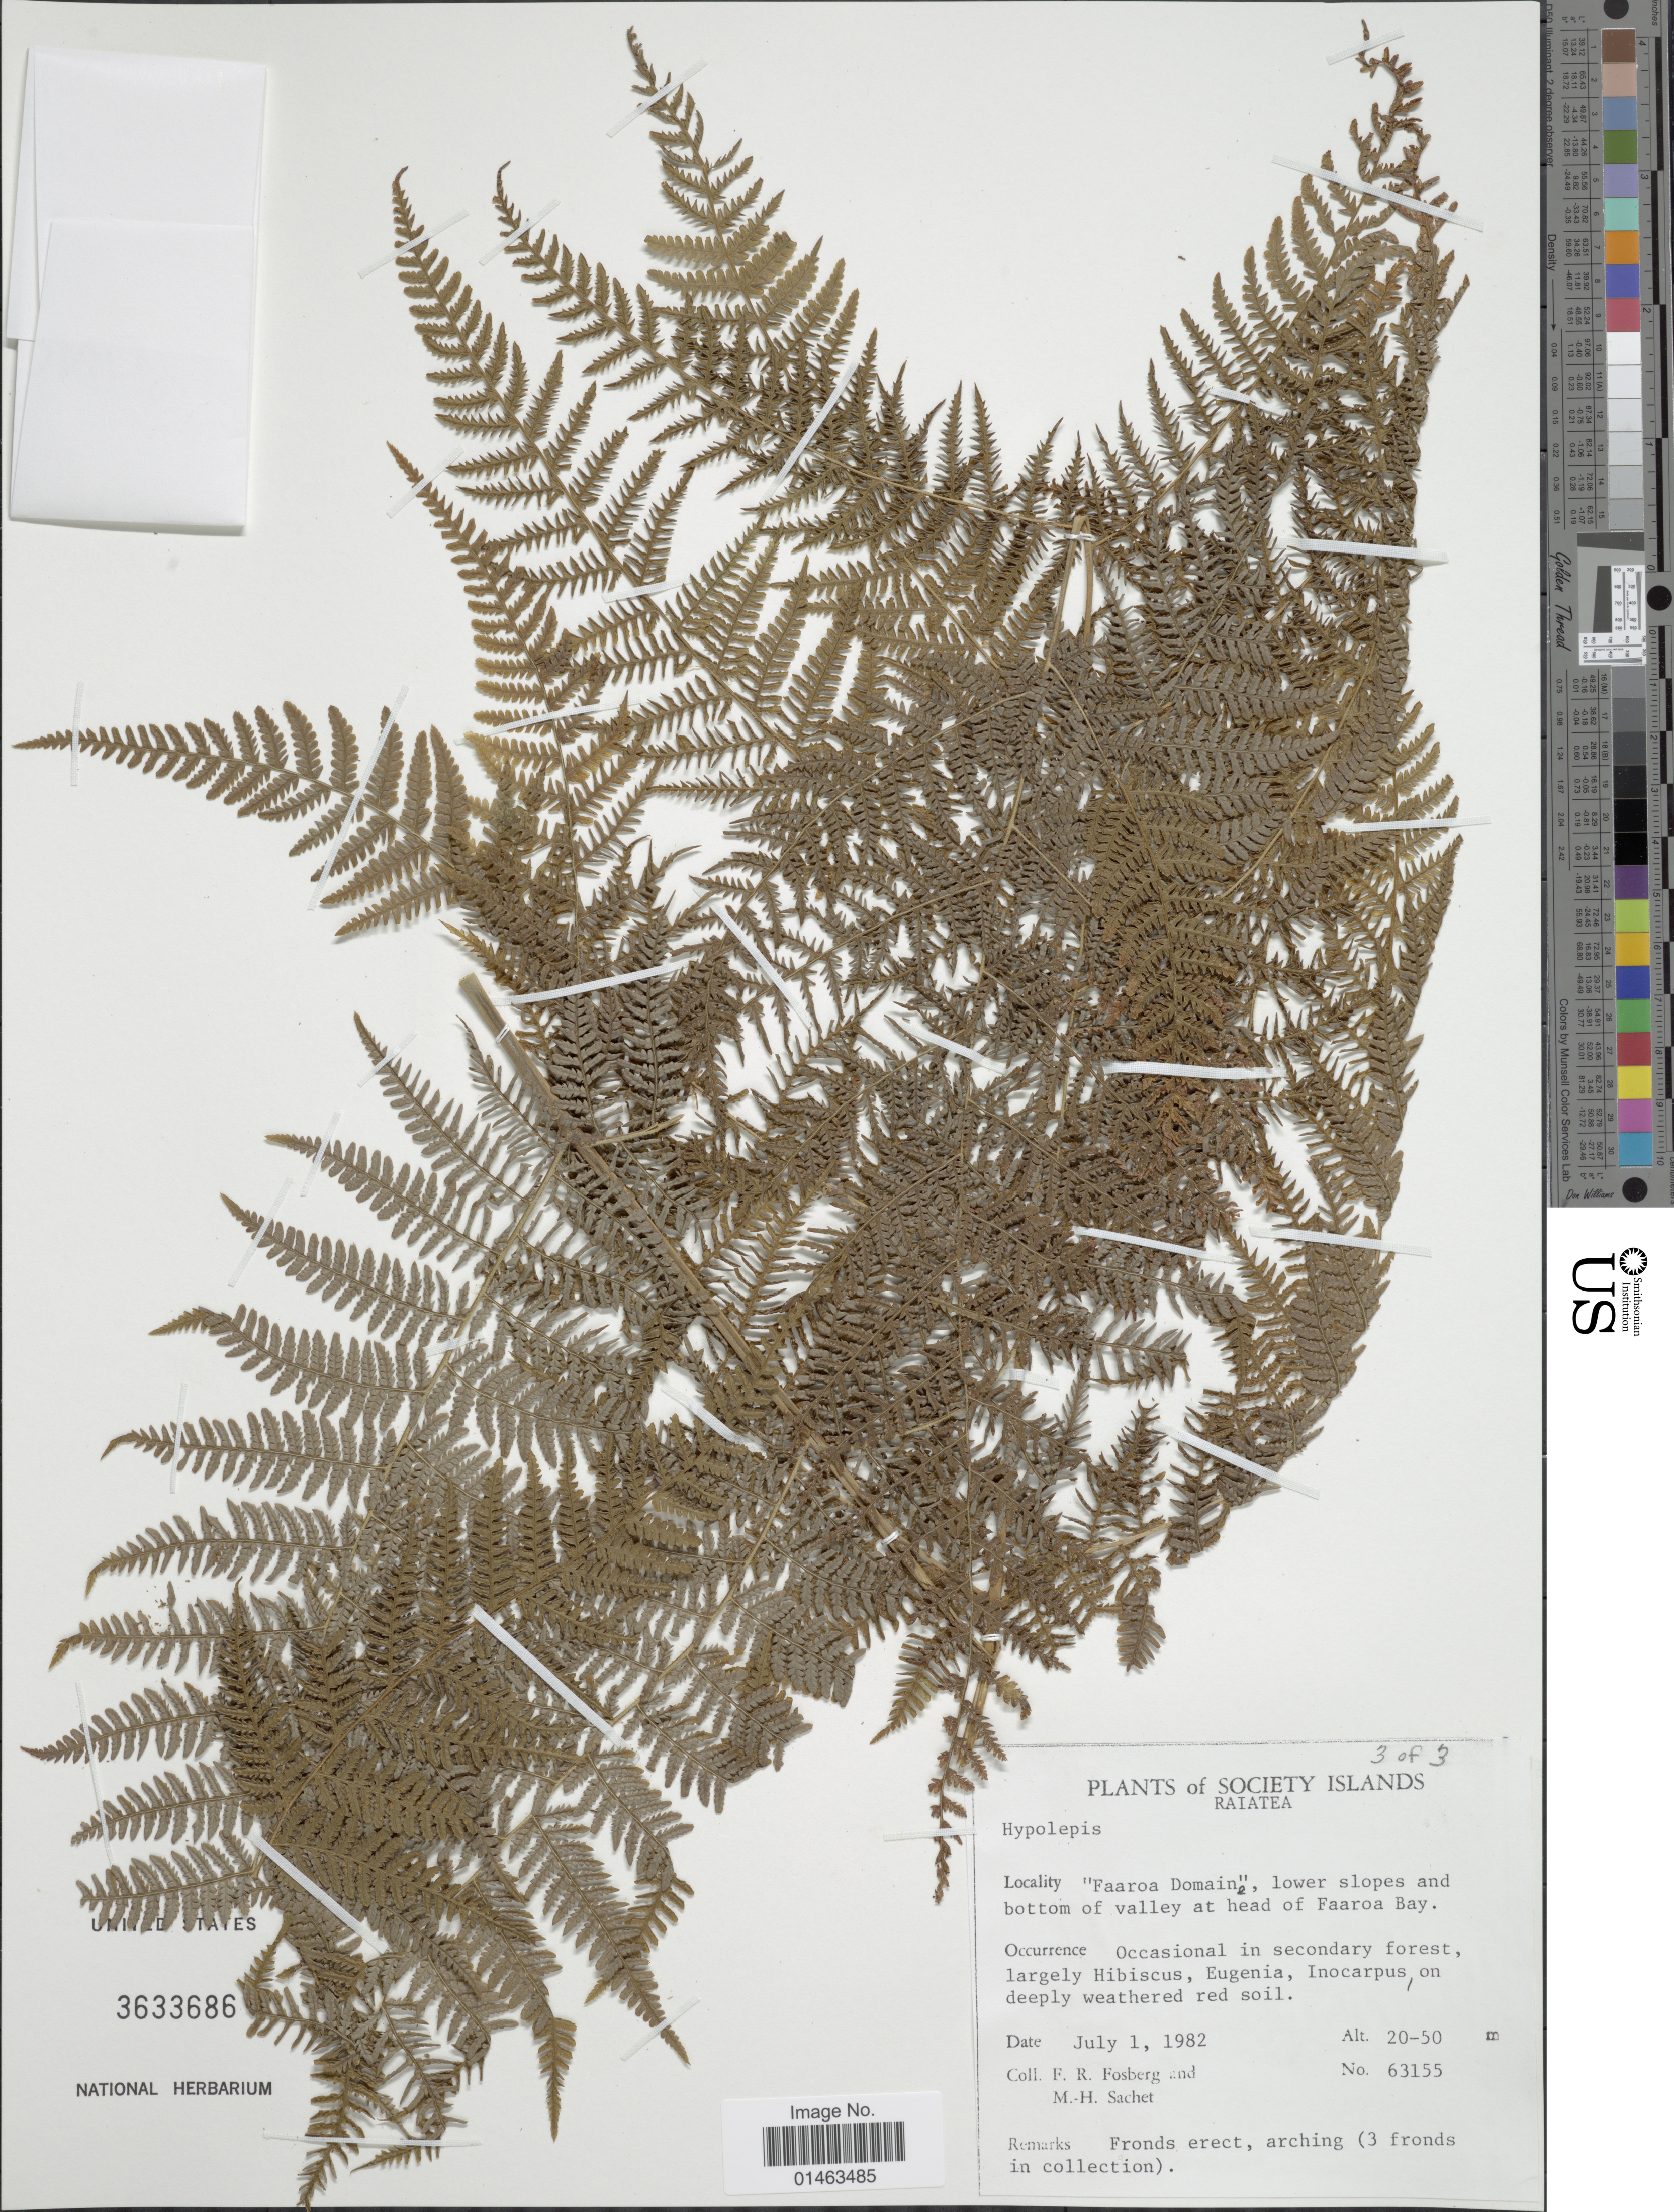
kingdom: Plantae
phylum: Tracheophyta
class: Polypodiopsida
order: Polypodiales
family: Dennstaedtiaceae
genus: Hypolepis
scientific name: Hypolepis sp.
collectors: F. R. Fosberg & M.-H. Sachet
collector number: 63155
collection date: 1982-07-01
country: French Polynesia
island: Raiatea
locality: Raiatea "Faaroa Domain", lower slopes and bottom of valley at head of Faaroa Bay.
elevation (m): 20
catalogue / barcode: US 3633686